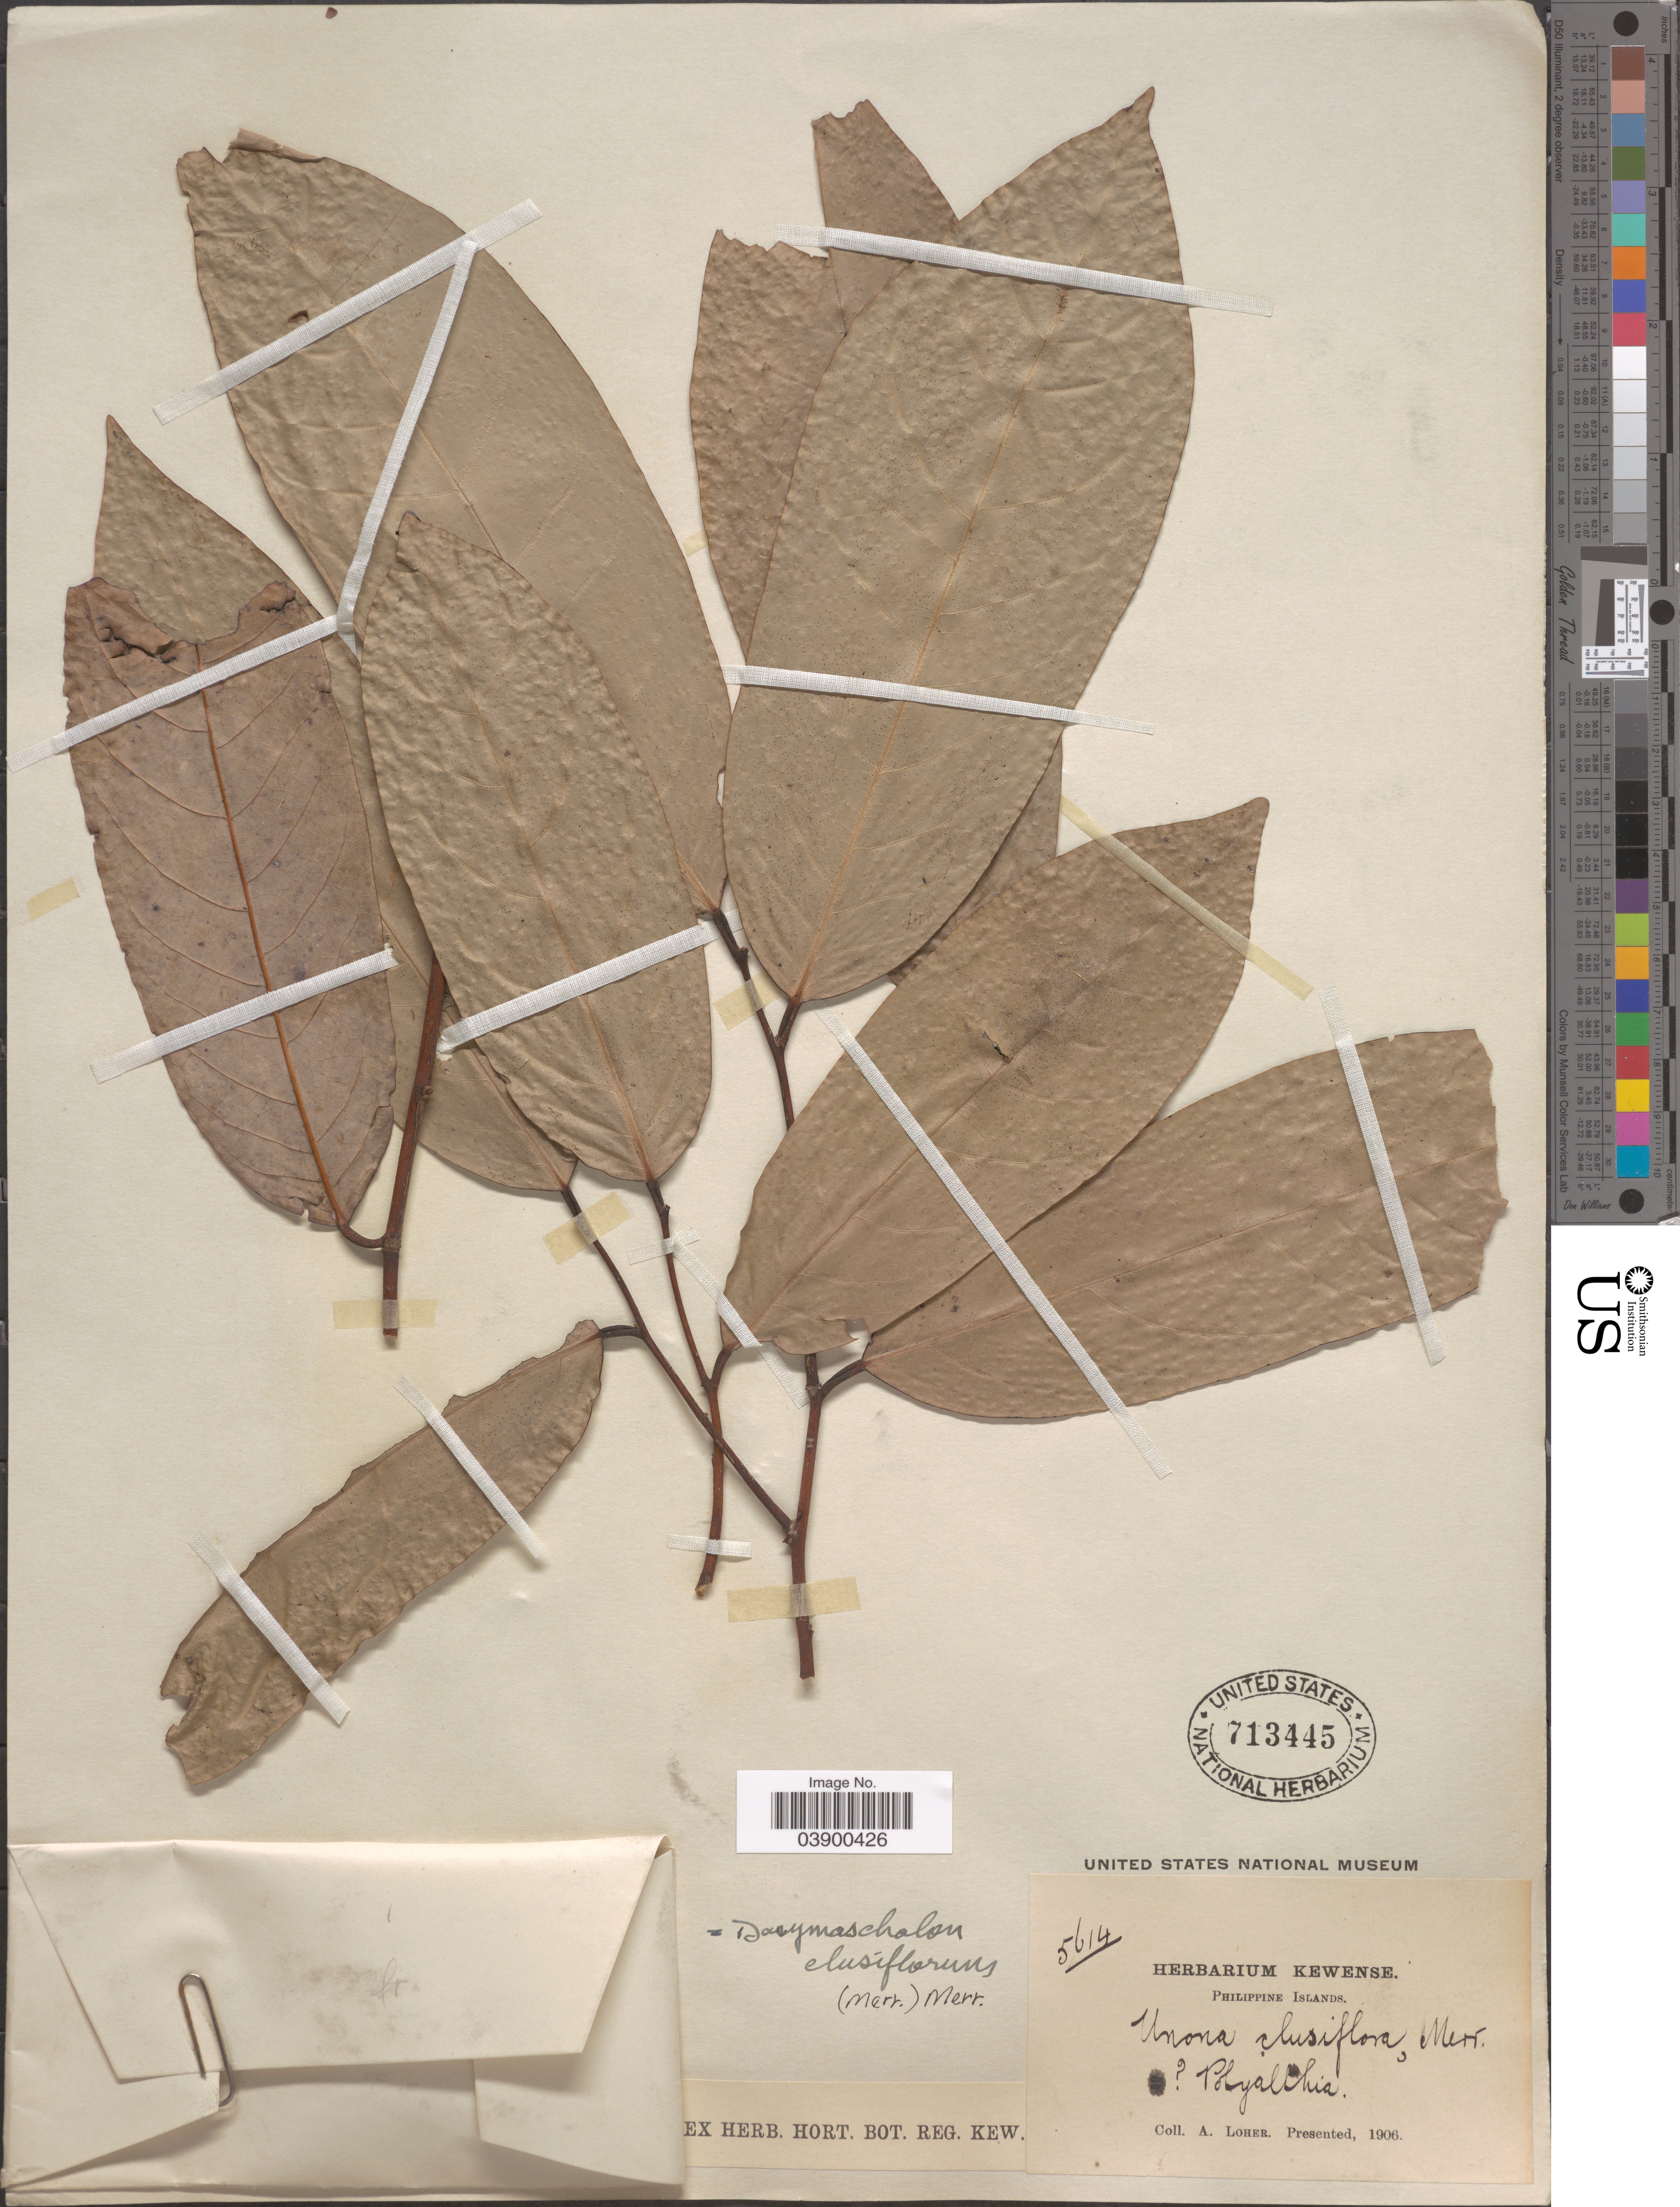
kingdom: Plantae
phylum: Tracheophyta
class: Magnoliopsida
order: Magnoliales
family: Annonaceae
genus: Dasymaschalon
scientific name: Dasymaschalon clusiflorum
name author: (Merr.) Merr.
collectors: A. Loher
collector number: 5614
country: Philippines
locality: Philippine Islands.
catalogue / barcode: US 713445